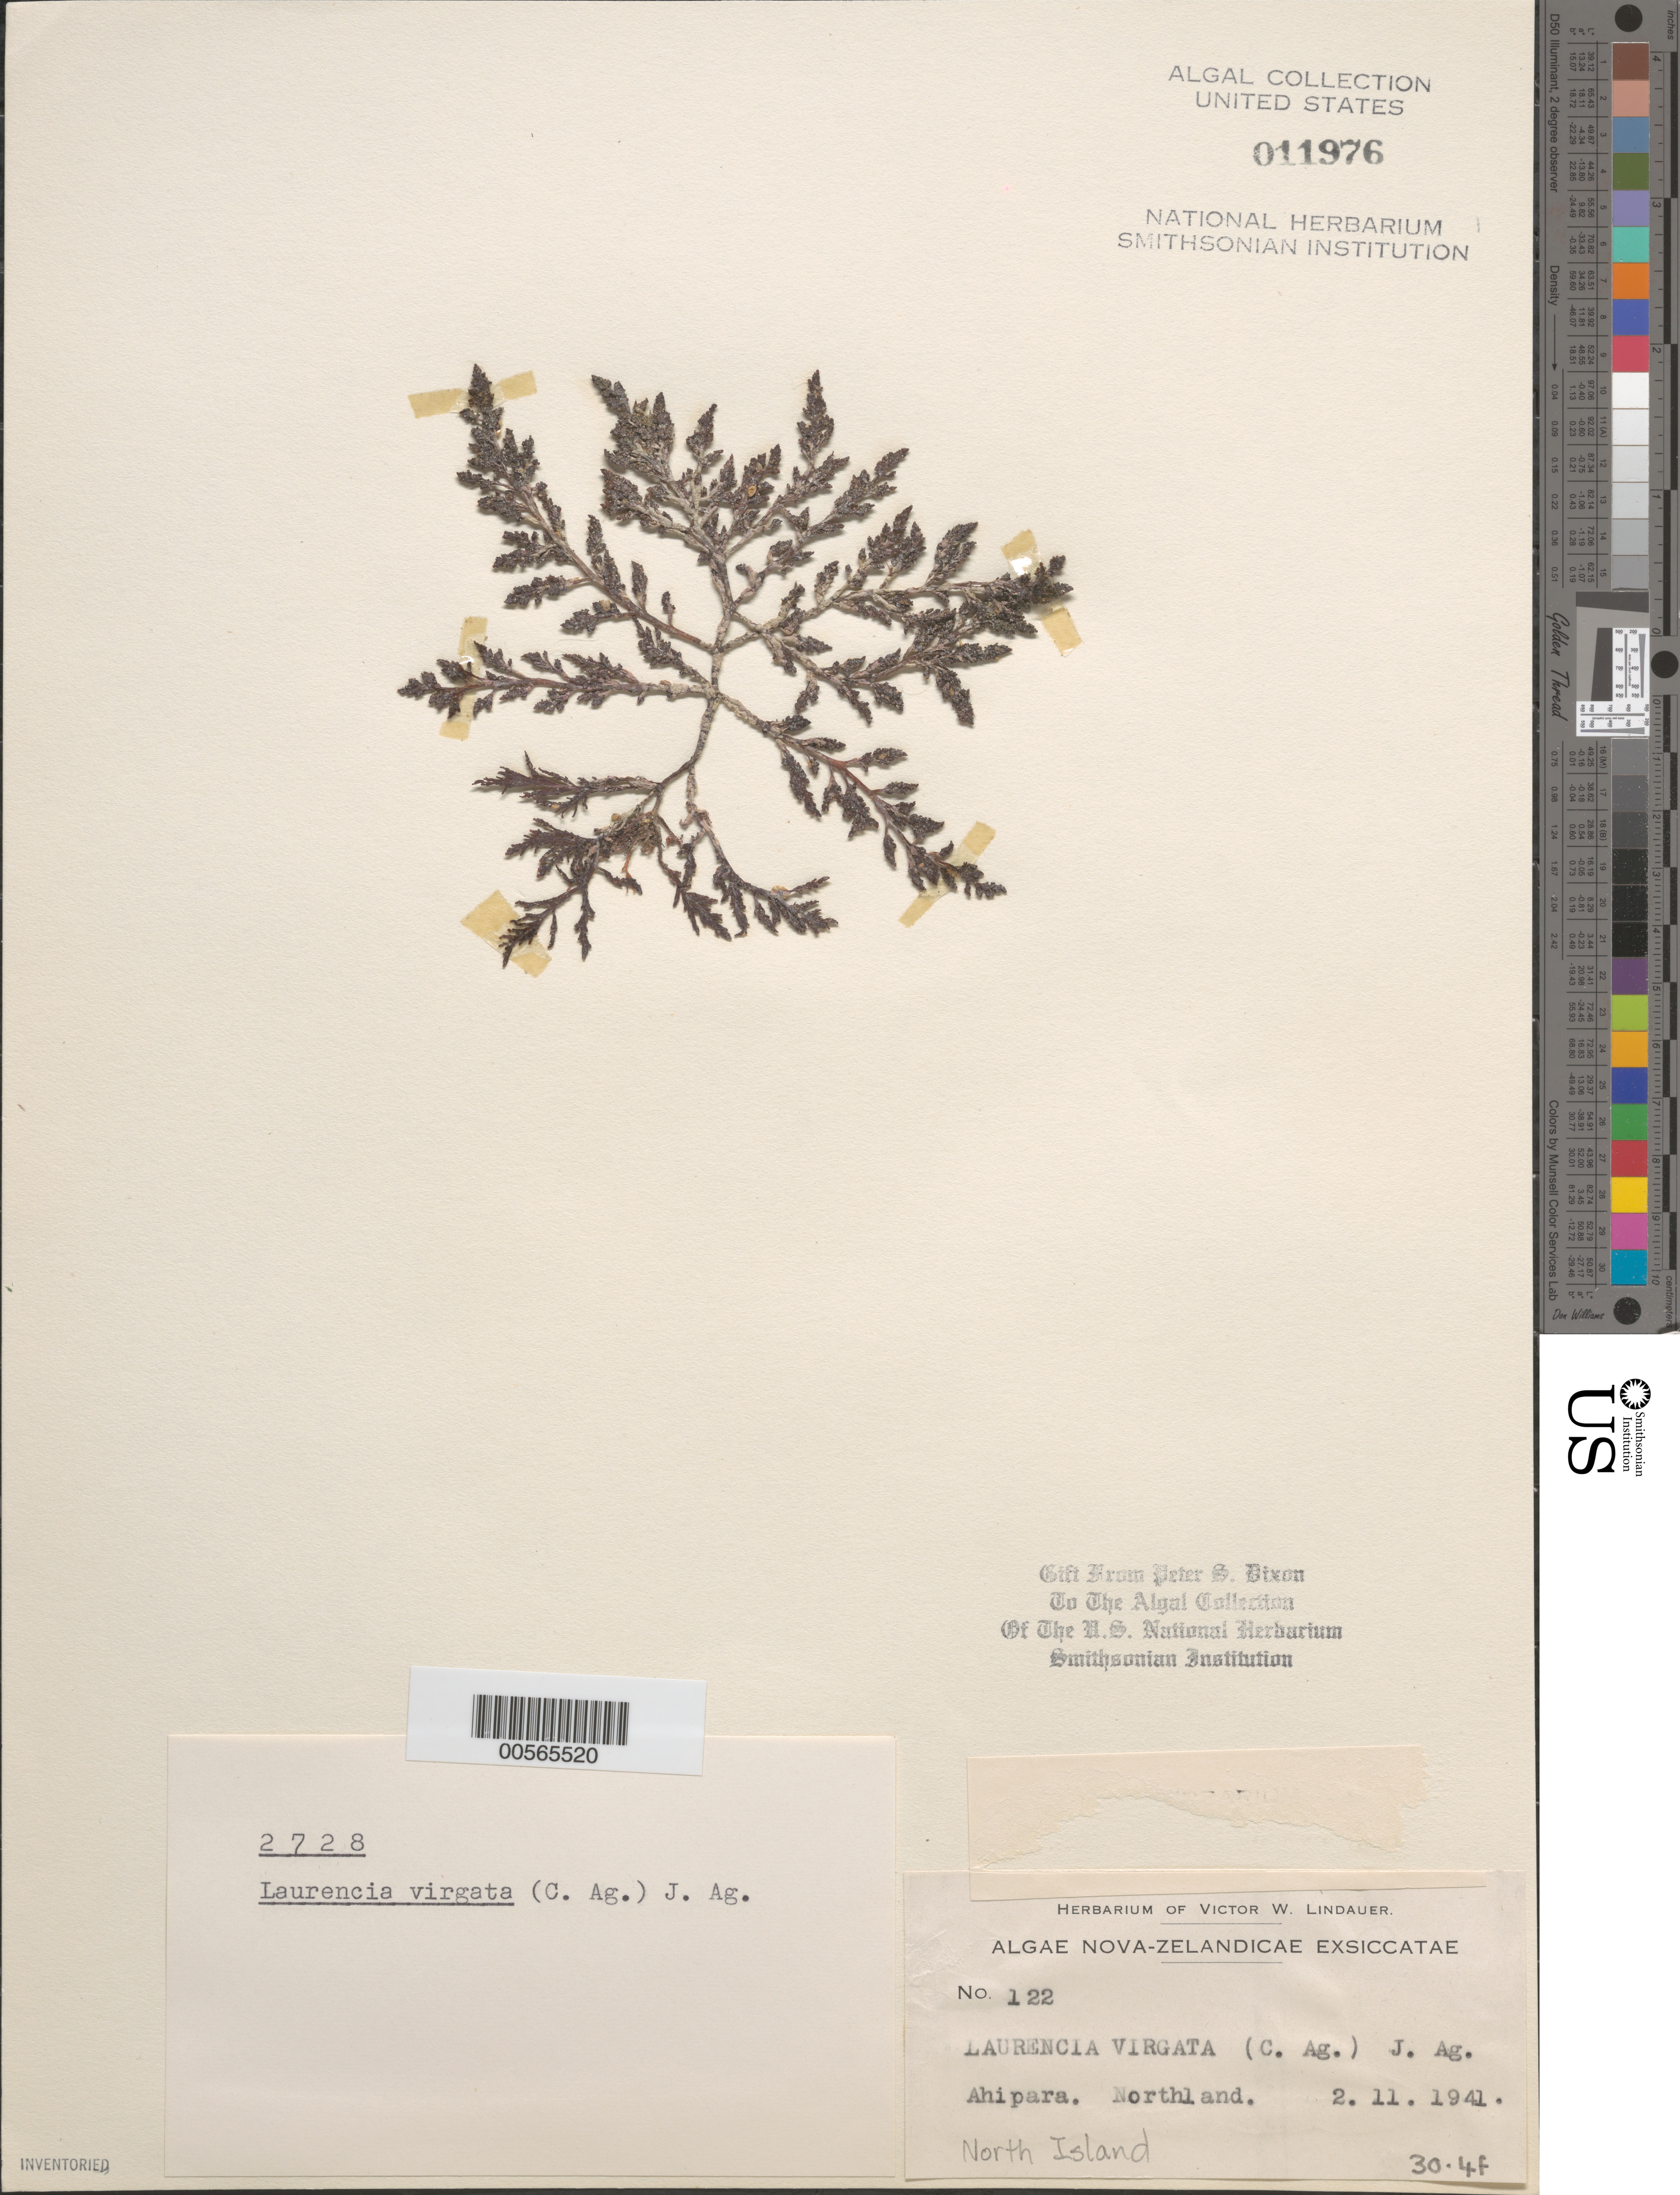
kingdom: Plantae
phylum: Rhodophyta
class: Florideophyceae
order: Ceramiales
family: Rhodomelaceae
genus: Laurencia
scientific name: Laurencia glomerata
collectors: V. Lindauer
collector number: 122 & PSD 2728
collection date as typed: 02 Nov 1941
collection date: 1941-11-02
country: New Zealand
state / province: Northland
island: North Island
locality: Ahipara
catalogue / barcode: US 11976